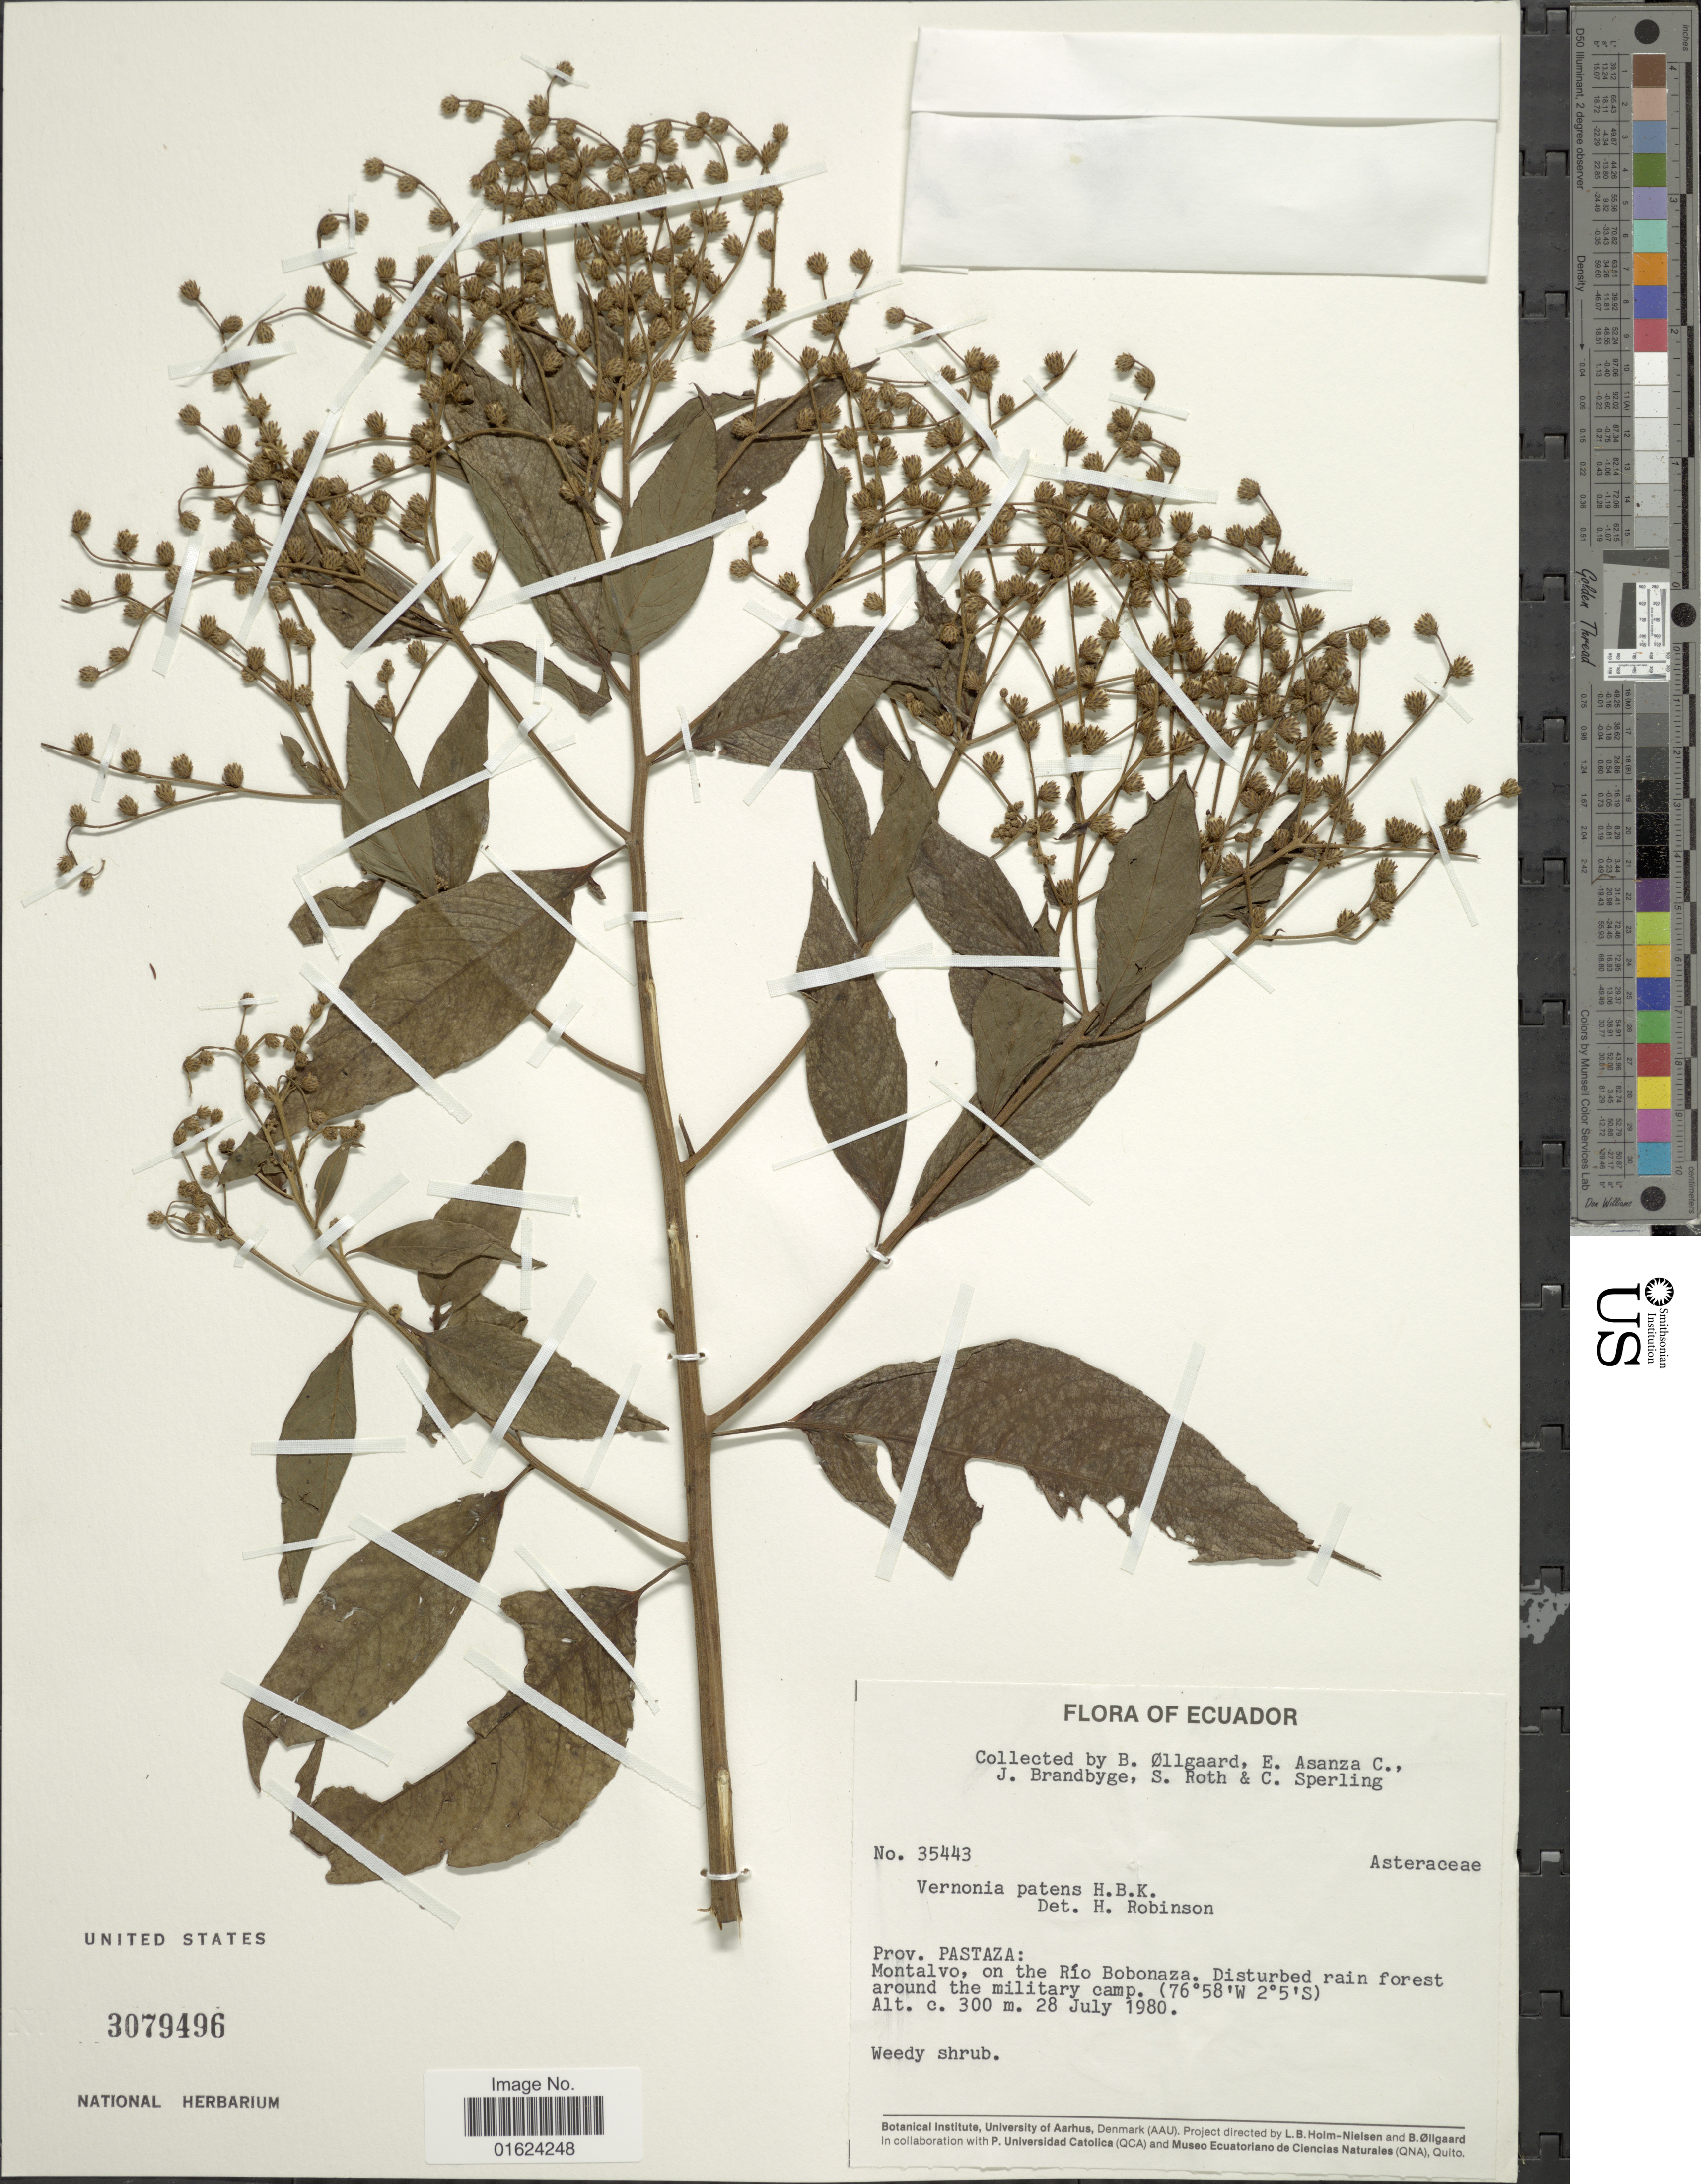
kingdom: Plantae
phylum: Tracheophyta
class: Magnoliopsida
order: Asterales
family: Asteraceae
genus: Vernonanthura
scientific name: Vernonanthura patens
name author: (Kunth) H. Rob.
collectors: B. Øllgaard, E. Asanza C., J. Brandbyge, S. Roth & C. Sperling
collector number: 35443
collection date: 1980-07-28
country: Ecuador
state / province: Pastaza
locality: Prov. Pastaza: Montalvo, on the Rio Bobonaza.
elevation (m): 300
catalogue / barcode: US 3079496